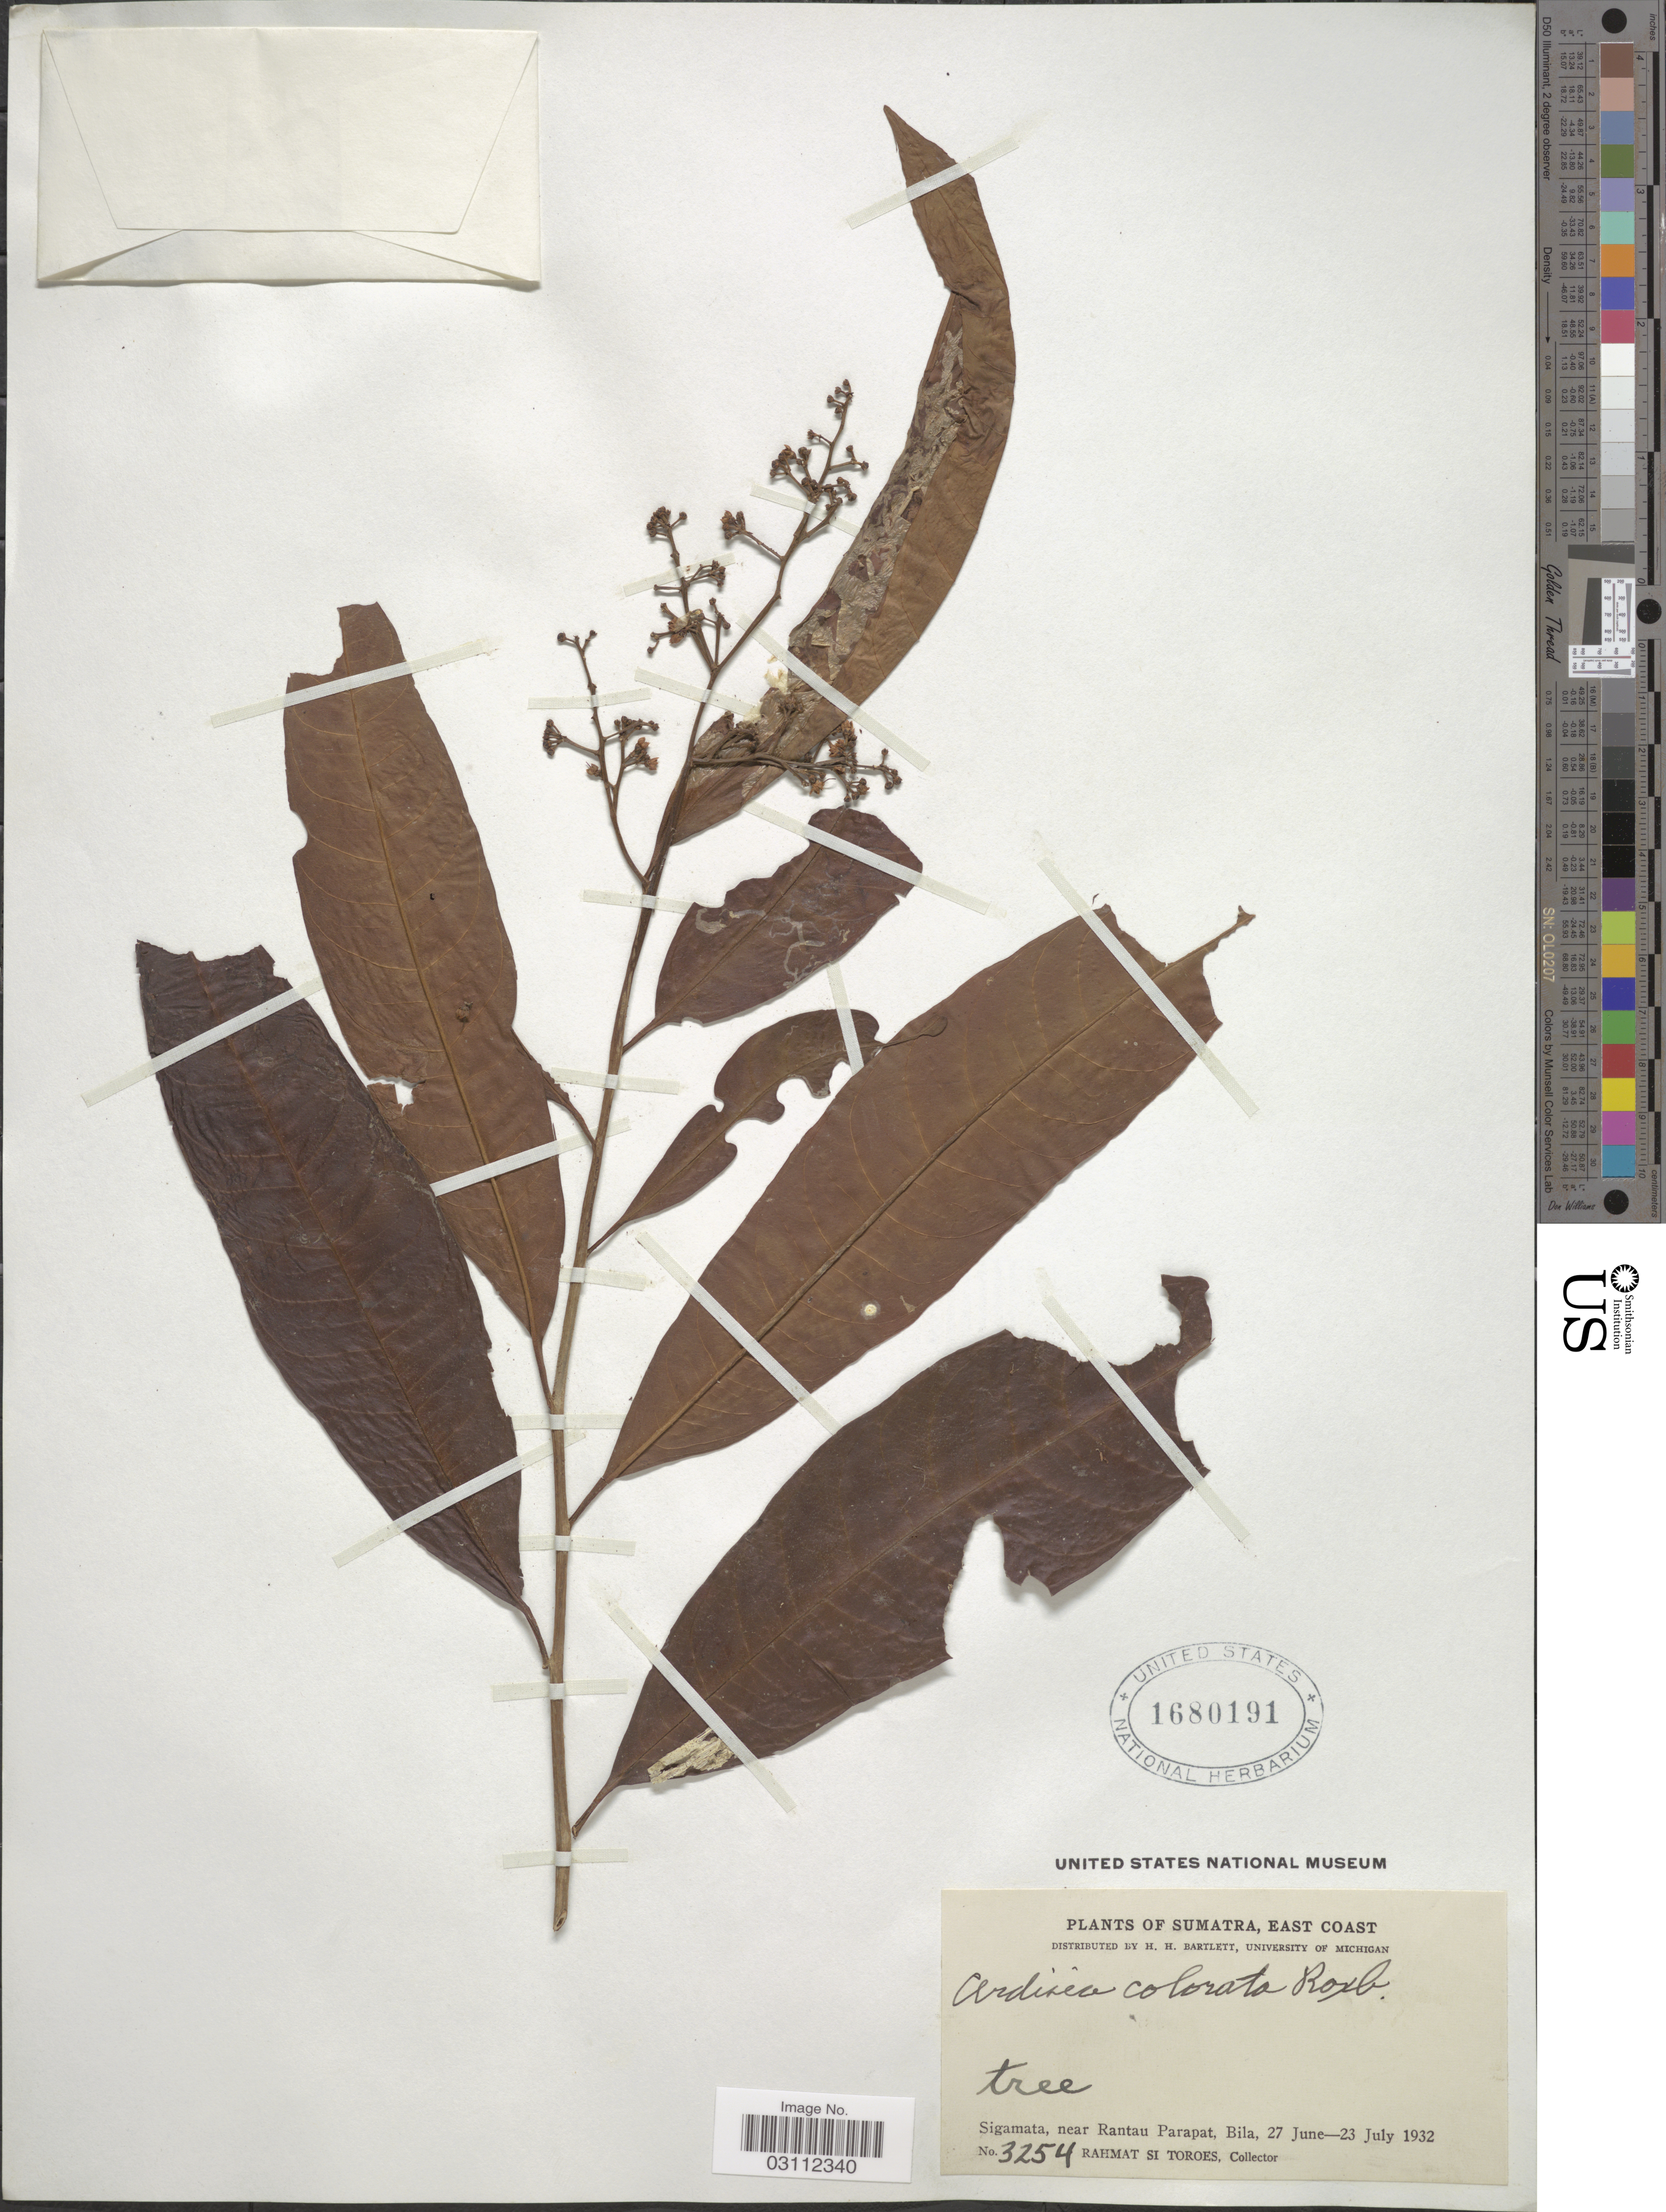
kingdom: Plantae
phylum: Tracheophyta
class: Magnoliopsida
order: Ericales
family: Primulaceae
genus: Ardisia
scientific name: Ardisia colorata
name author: Roxb.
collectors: Rahmat Si Boeea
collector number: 3254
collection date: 1932-06-27/1932-07-23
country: Indonesia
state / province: Sumatra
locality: East Coast. Sigamata, near Rantau Parapat, Bila.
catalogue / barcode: US 1680191